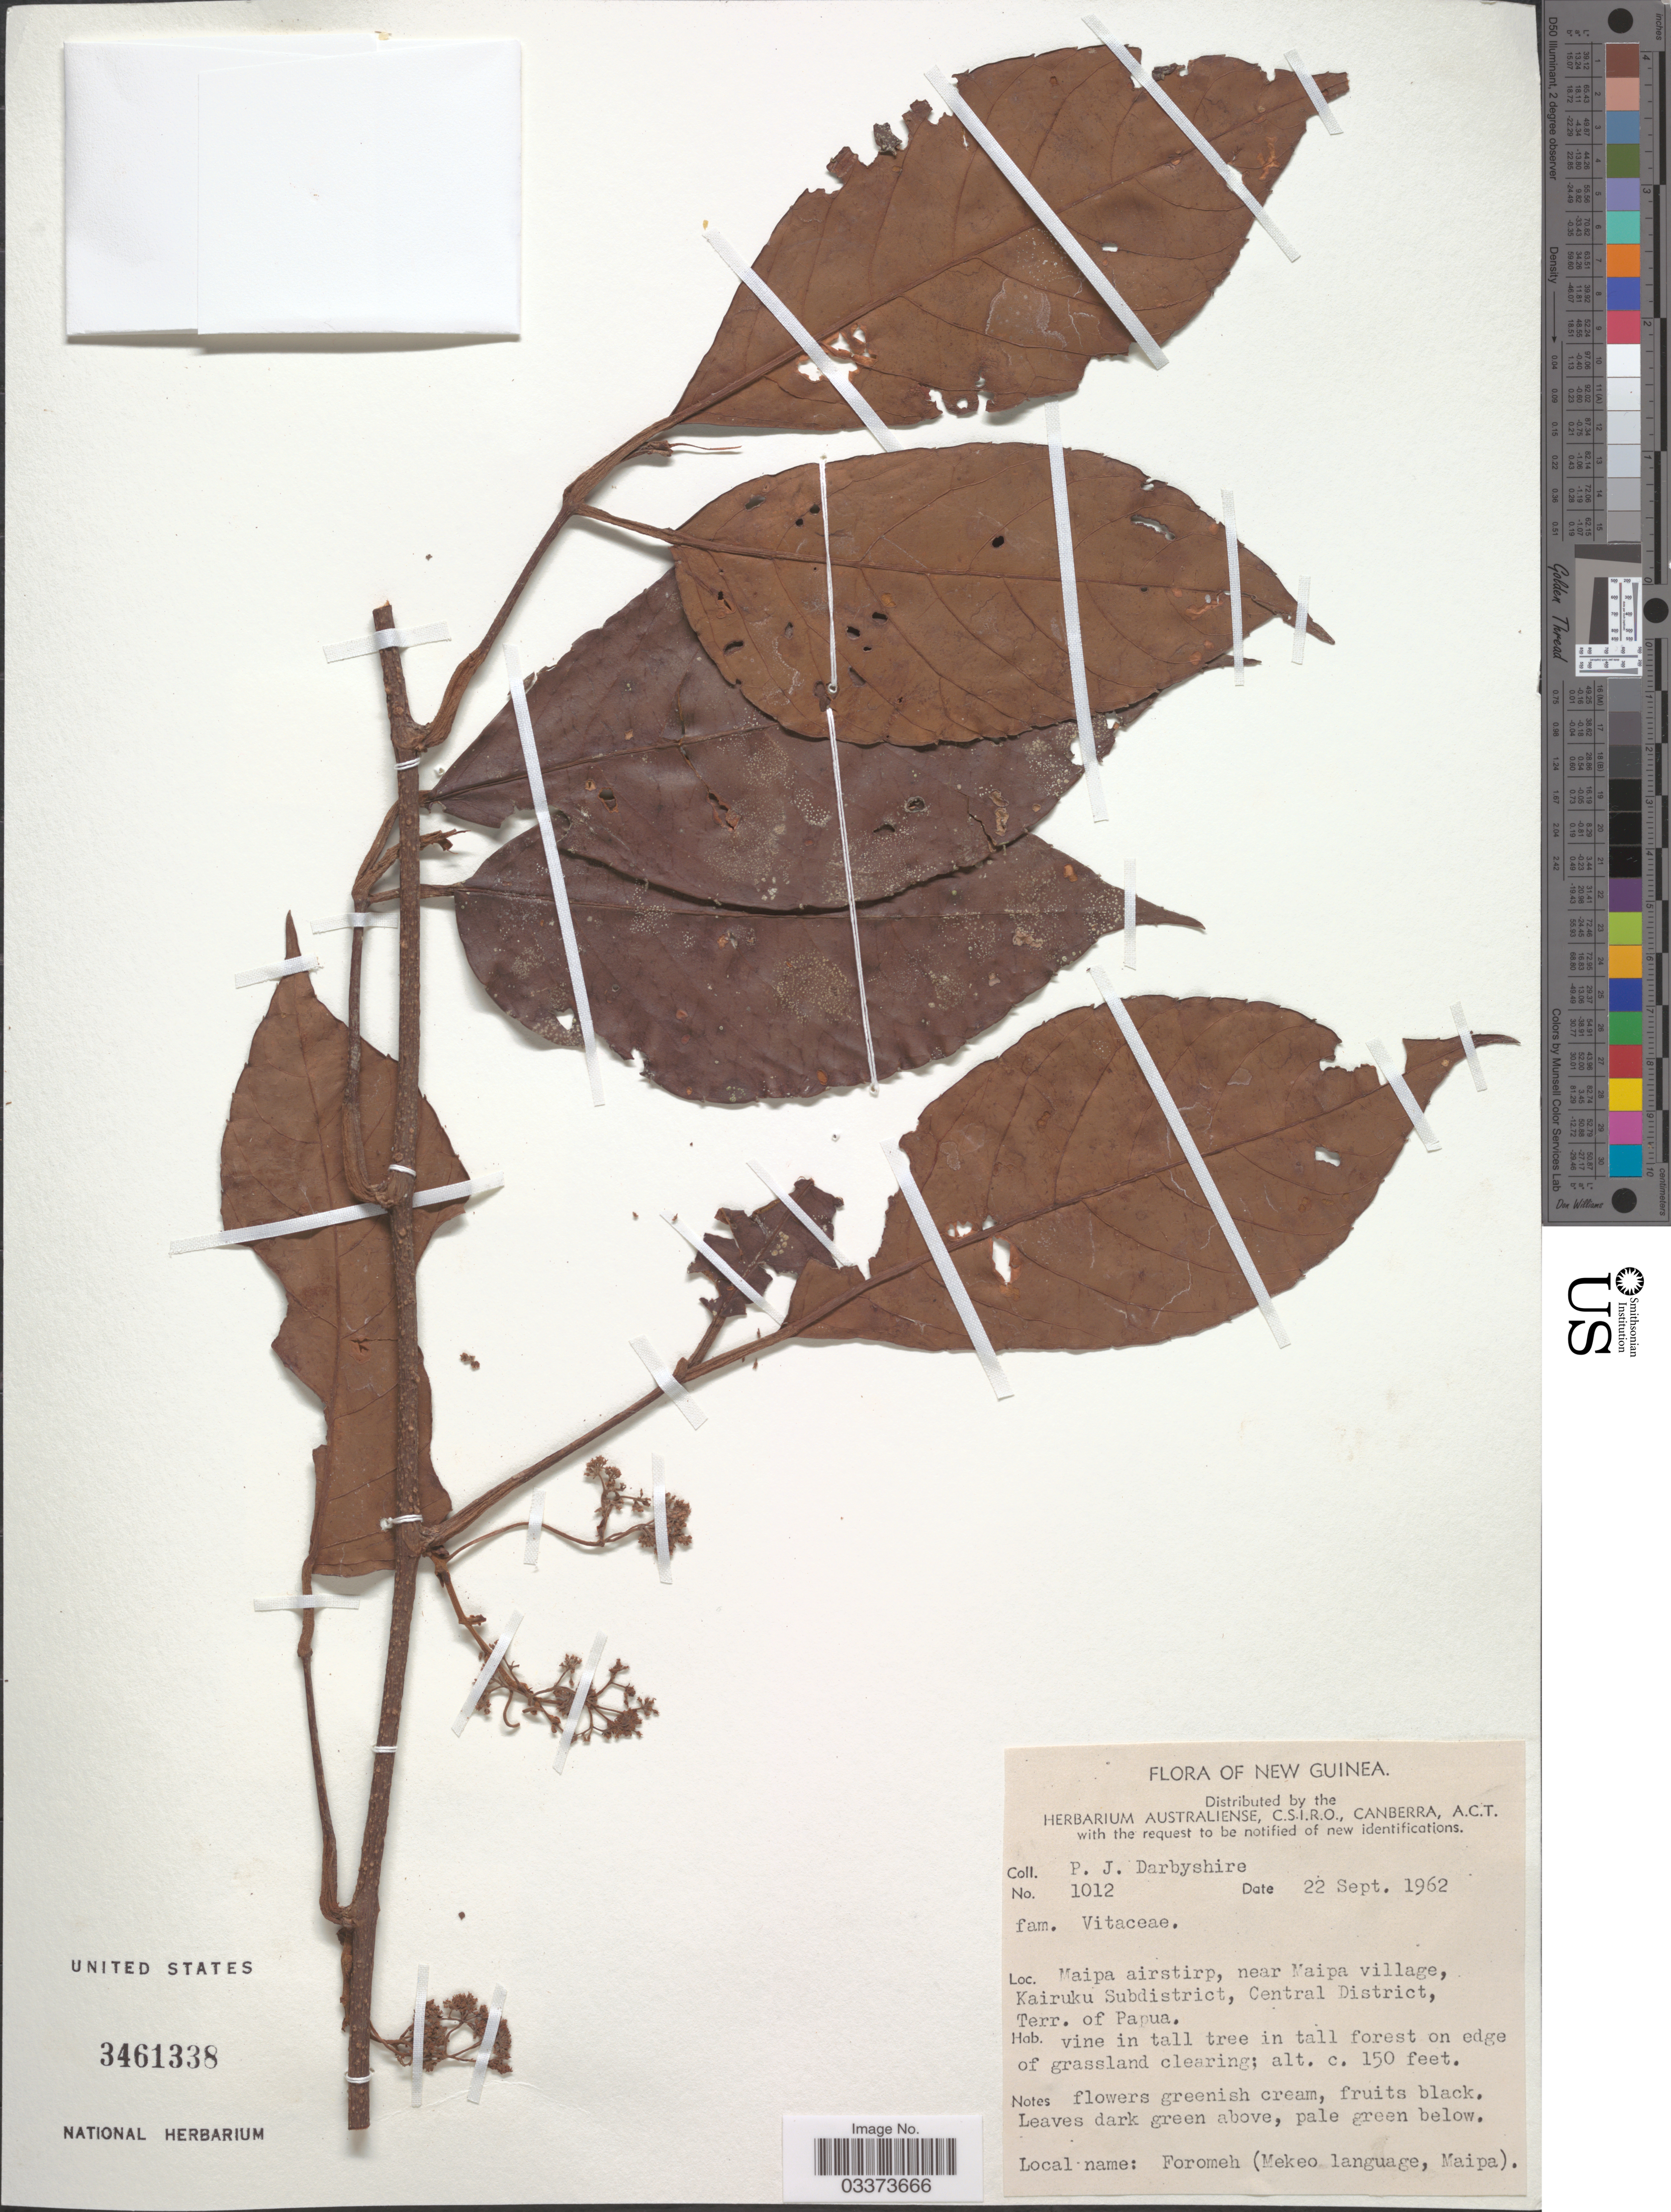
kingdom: Plantae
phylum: Tracheophyta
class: Magnoliopsida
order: Vitales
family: Vitaceae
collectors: P. Darbyshire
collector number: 1012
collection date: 1962-09-22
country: Papua New Guinea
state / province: Central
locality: New Guinea. Maipa airstrip, near Maipa village, Kairuku Subdistrict, Central District, Terr. of Papua.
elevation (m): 46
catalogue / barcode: US 3461338